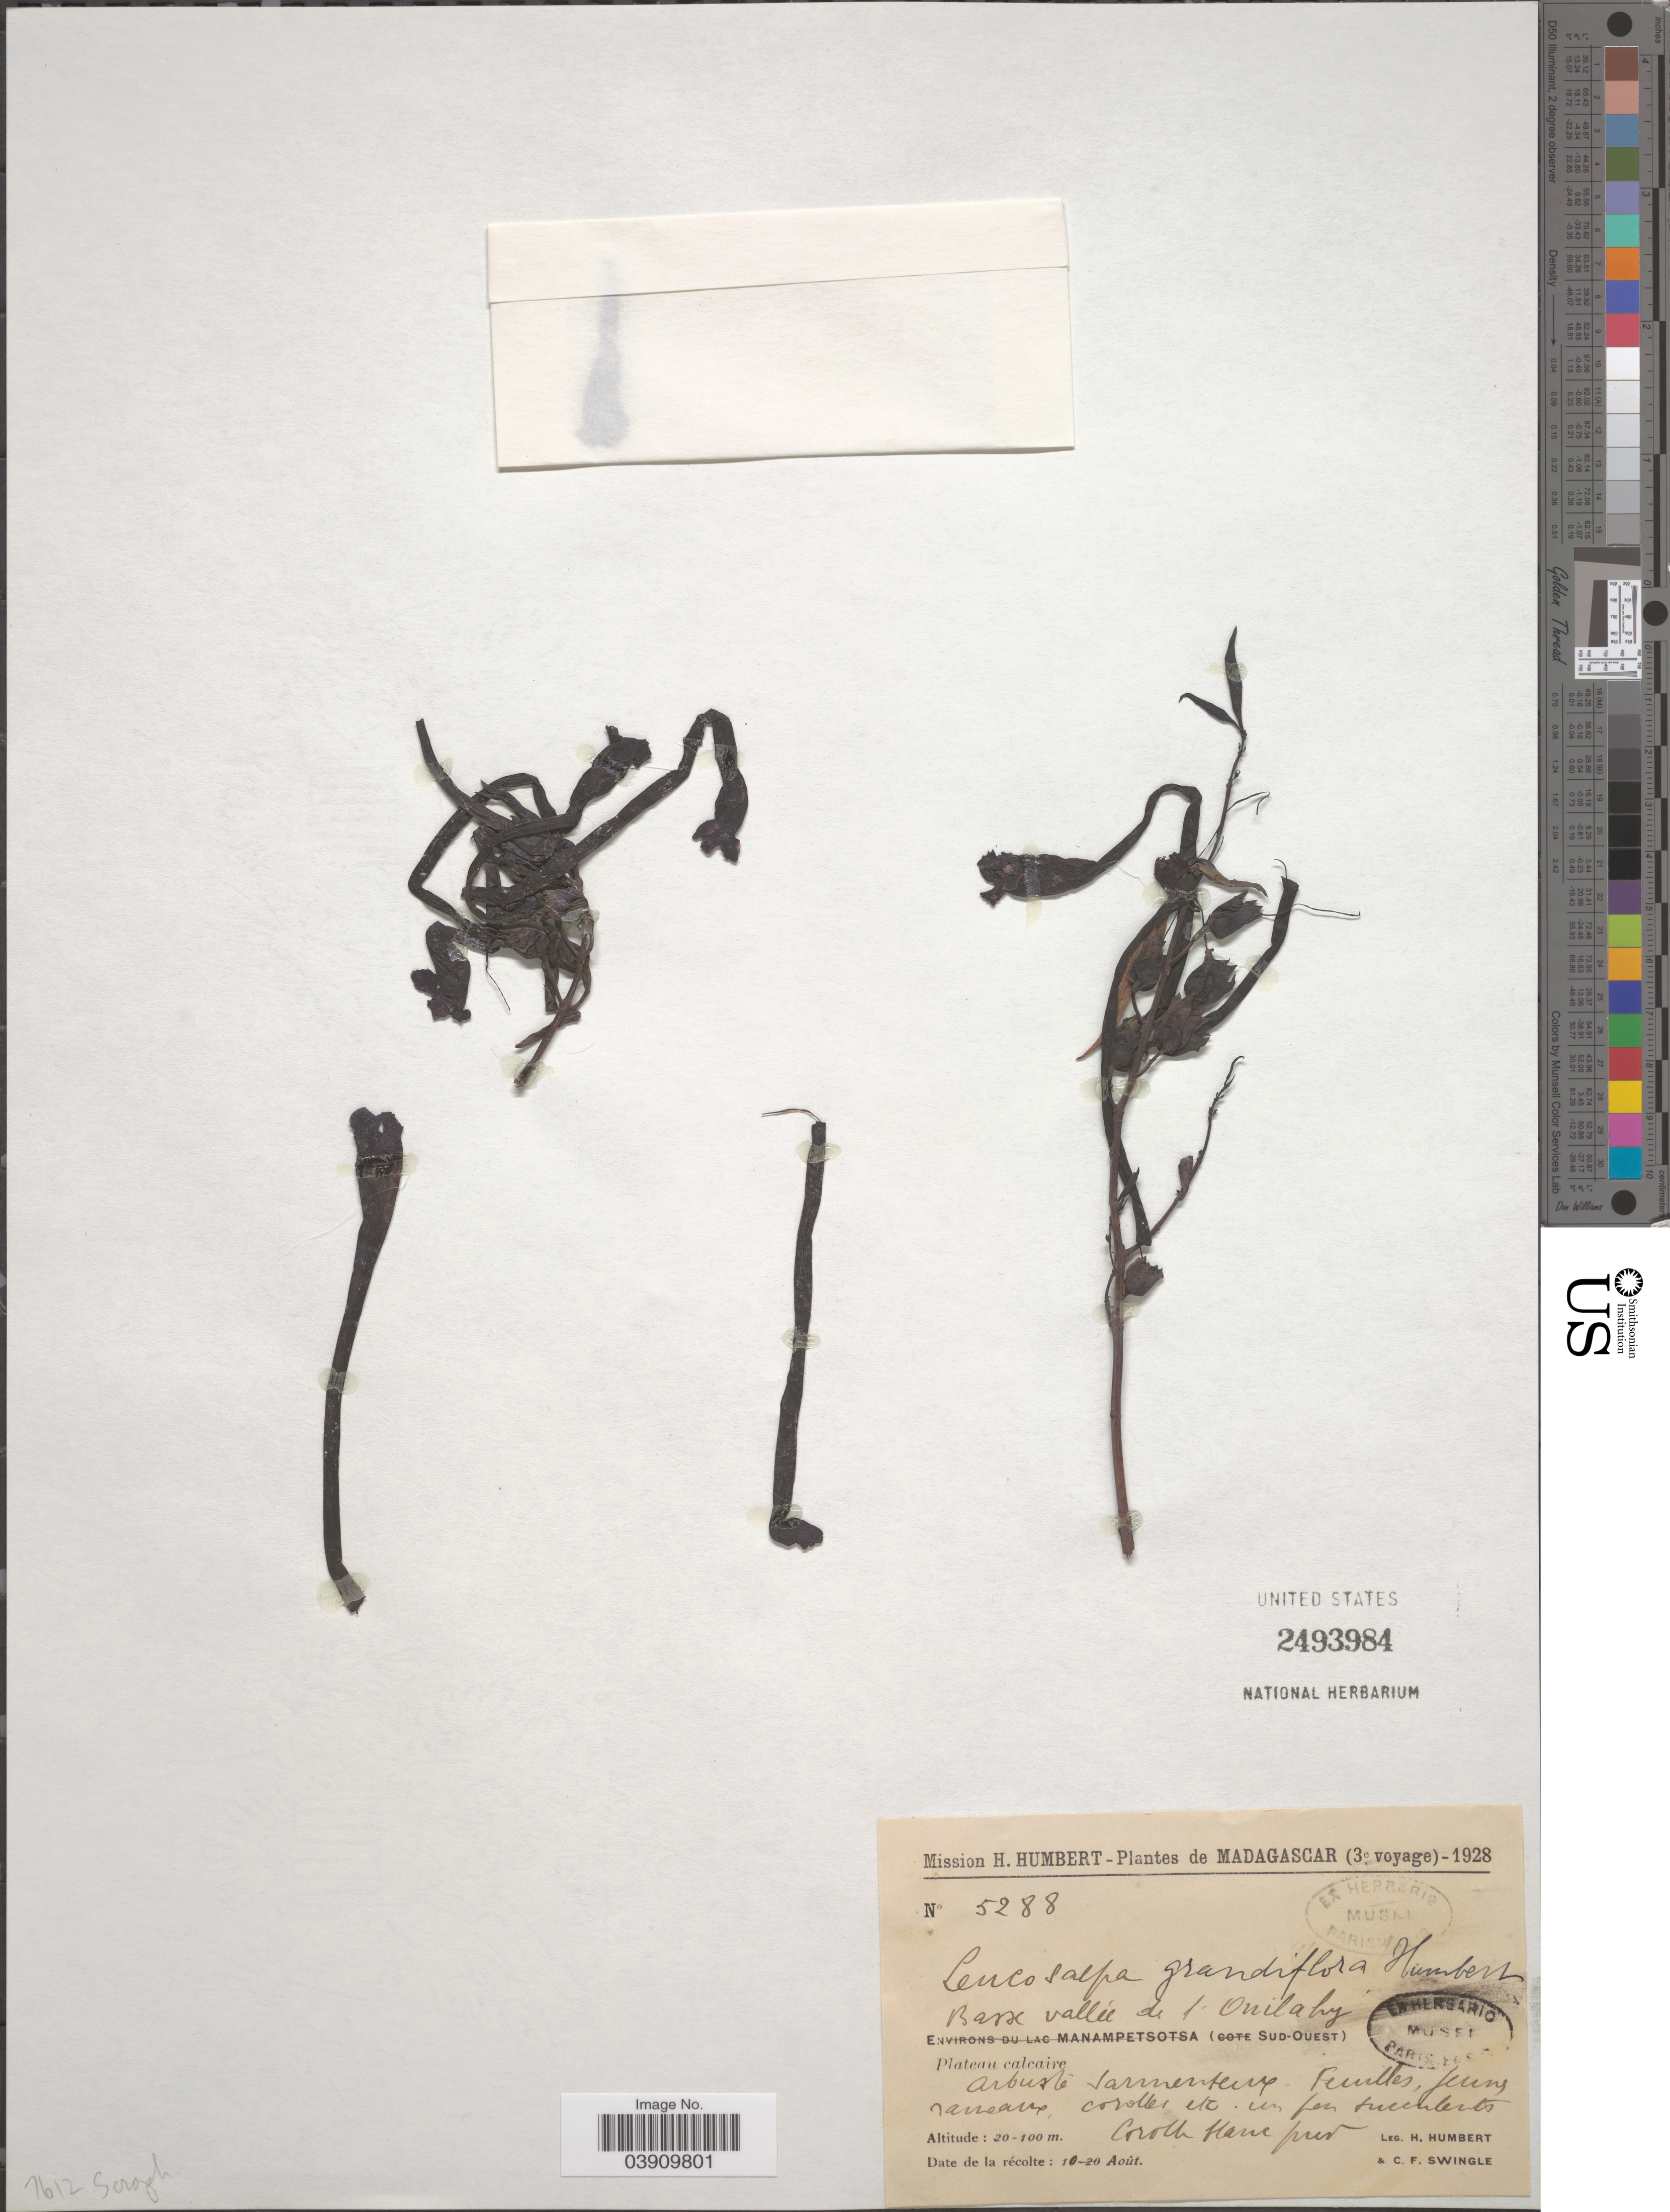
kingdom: Plantae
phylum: Tracheophyta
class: Magnoliopsida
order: Lamiales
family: Orobanchaceae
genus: Leucosalpa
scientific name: Leucosalpa grandiflora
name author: Humbert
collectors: H. Humbert & C. Swingle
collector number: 5288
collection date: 1928-08-10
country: Madagascar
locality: Basse vallée de l'Onilahy.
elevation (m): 20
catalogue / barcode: US 2493984